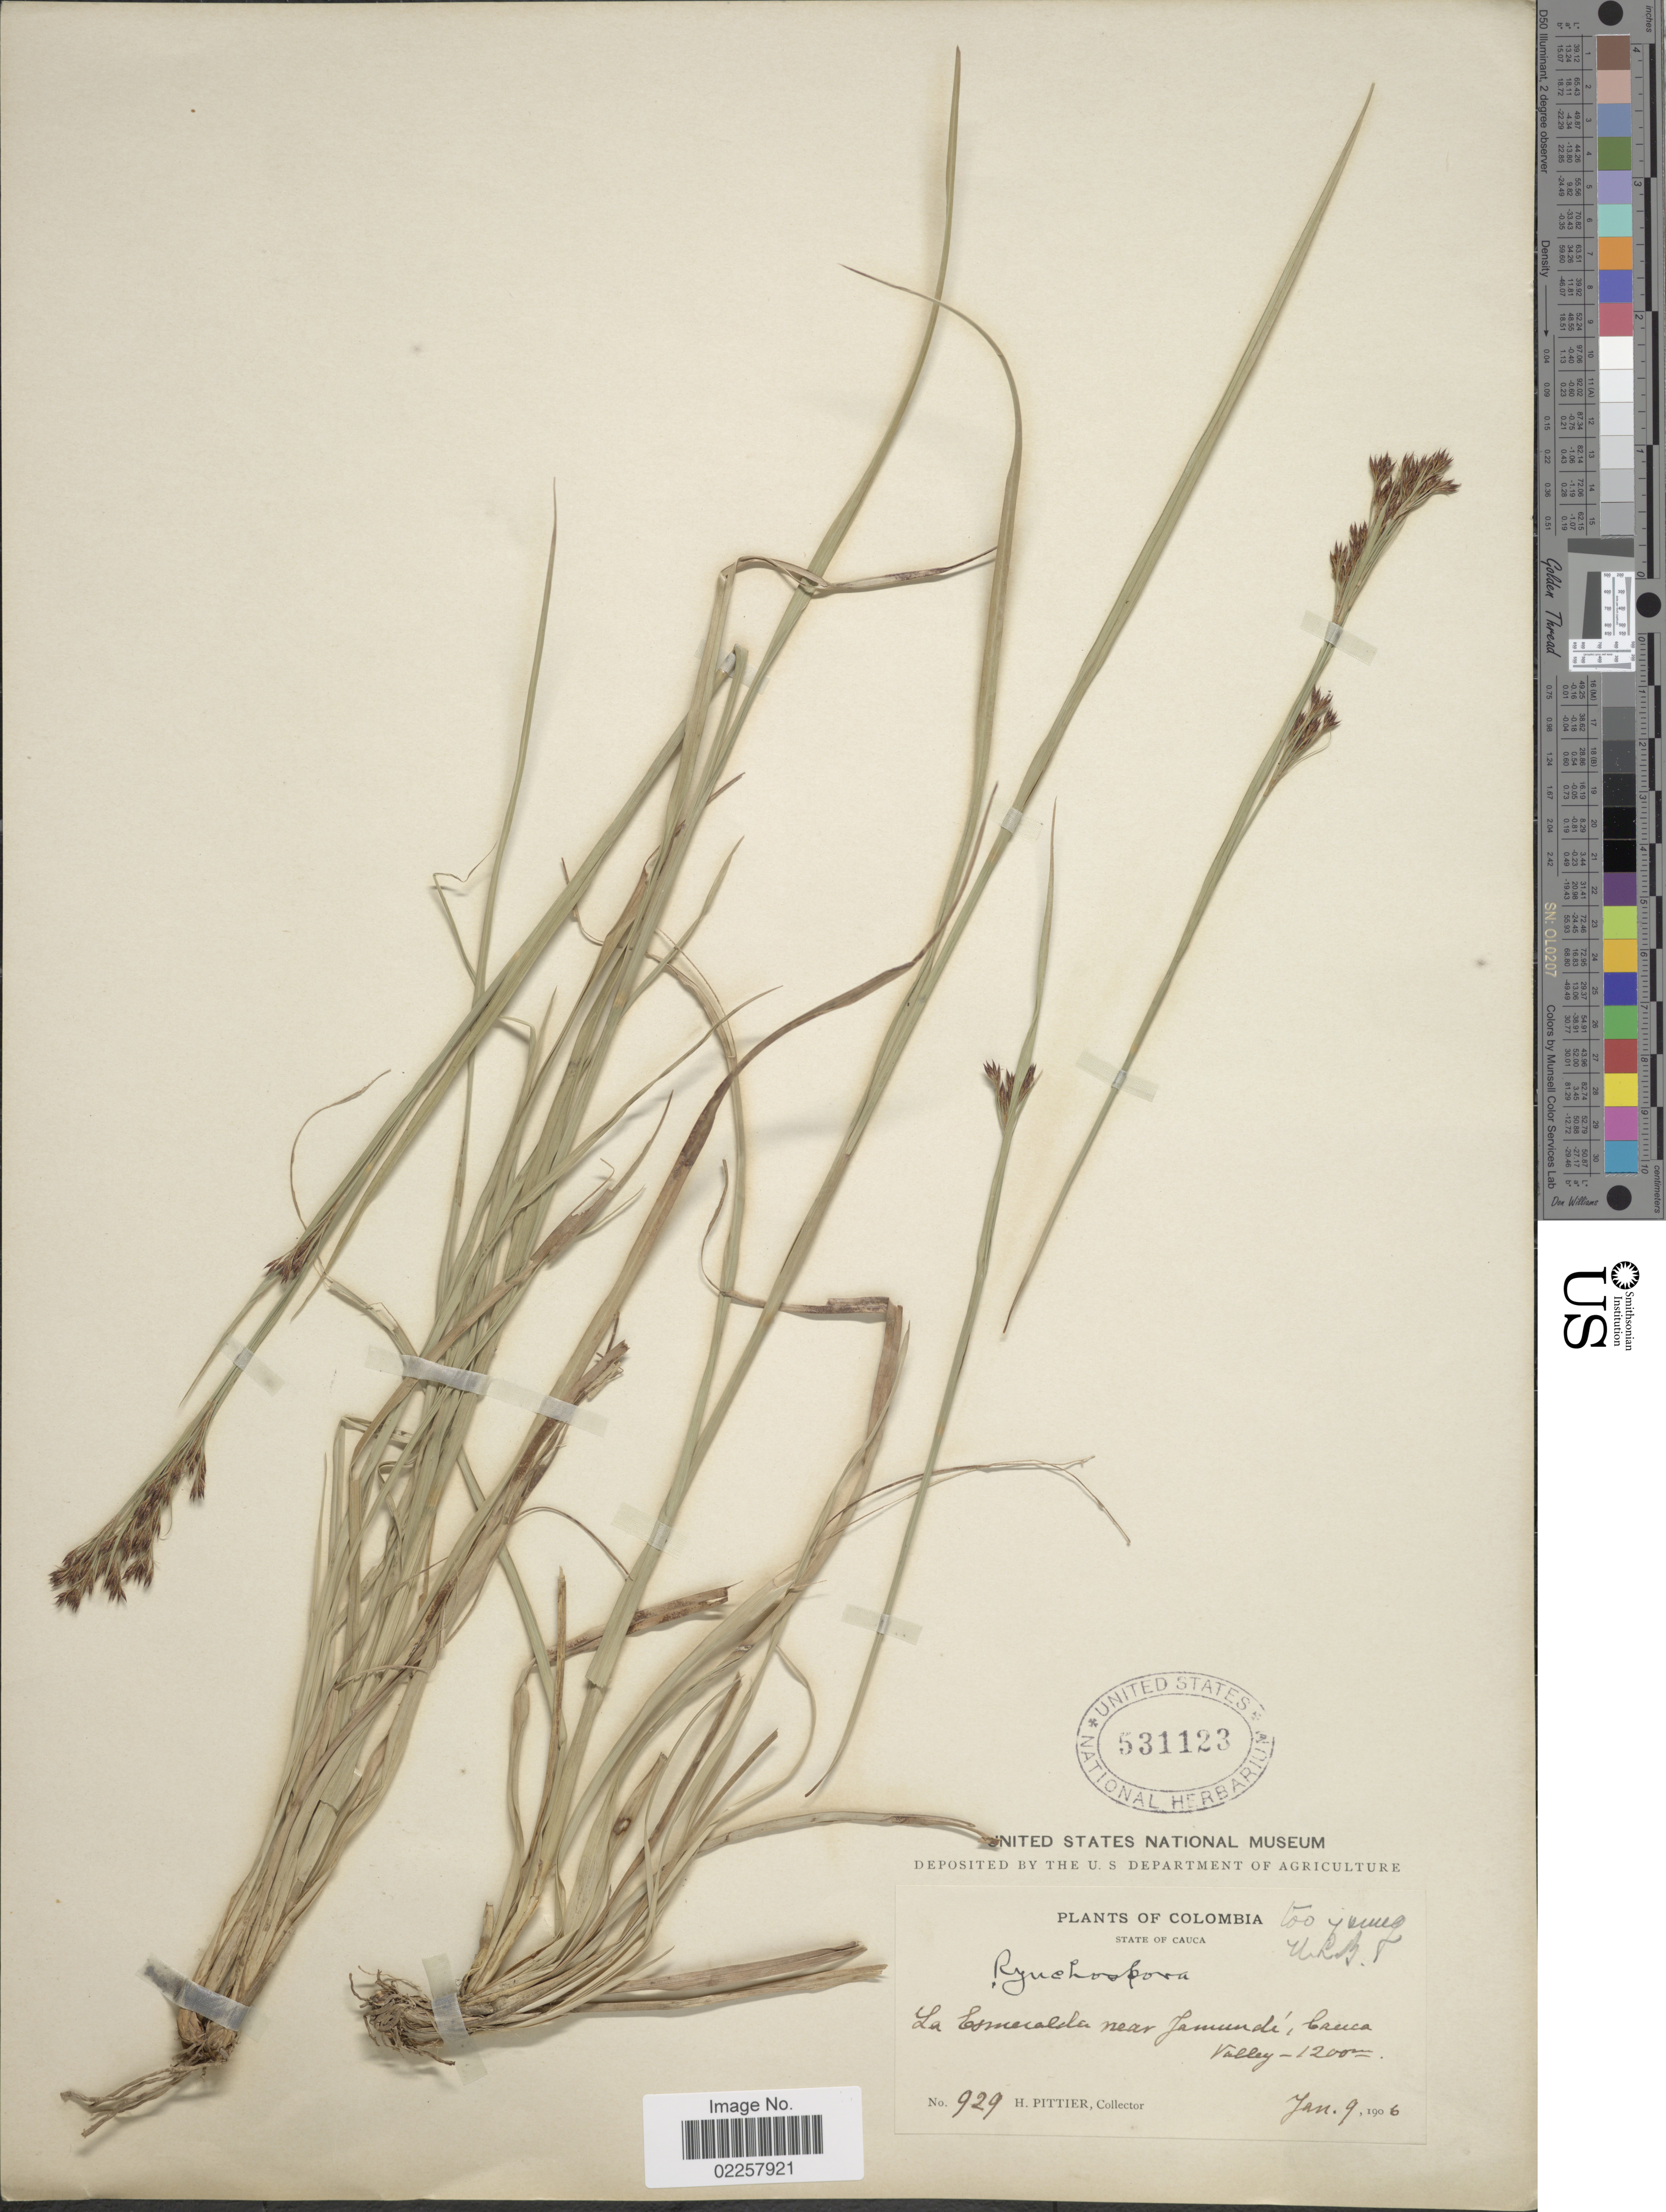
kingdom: Plantae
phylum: Tracheophyta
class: Liliopsida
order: Poales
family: Cyperaceae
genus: Rhynchospora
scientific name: Rhynchospora sp.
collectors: H. F. Pittier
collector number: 929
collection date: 1906-01-09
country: Colombia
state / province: Cauca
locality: La Esmeralda near Jamundi, Cauca Valley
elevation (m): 1200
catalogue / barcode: US 531123